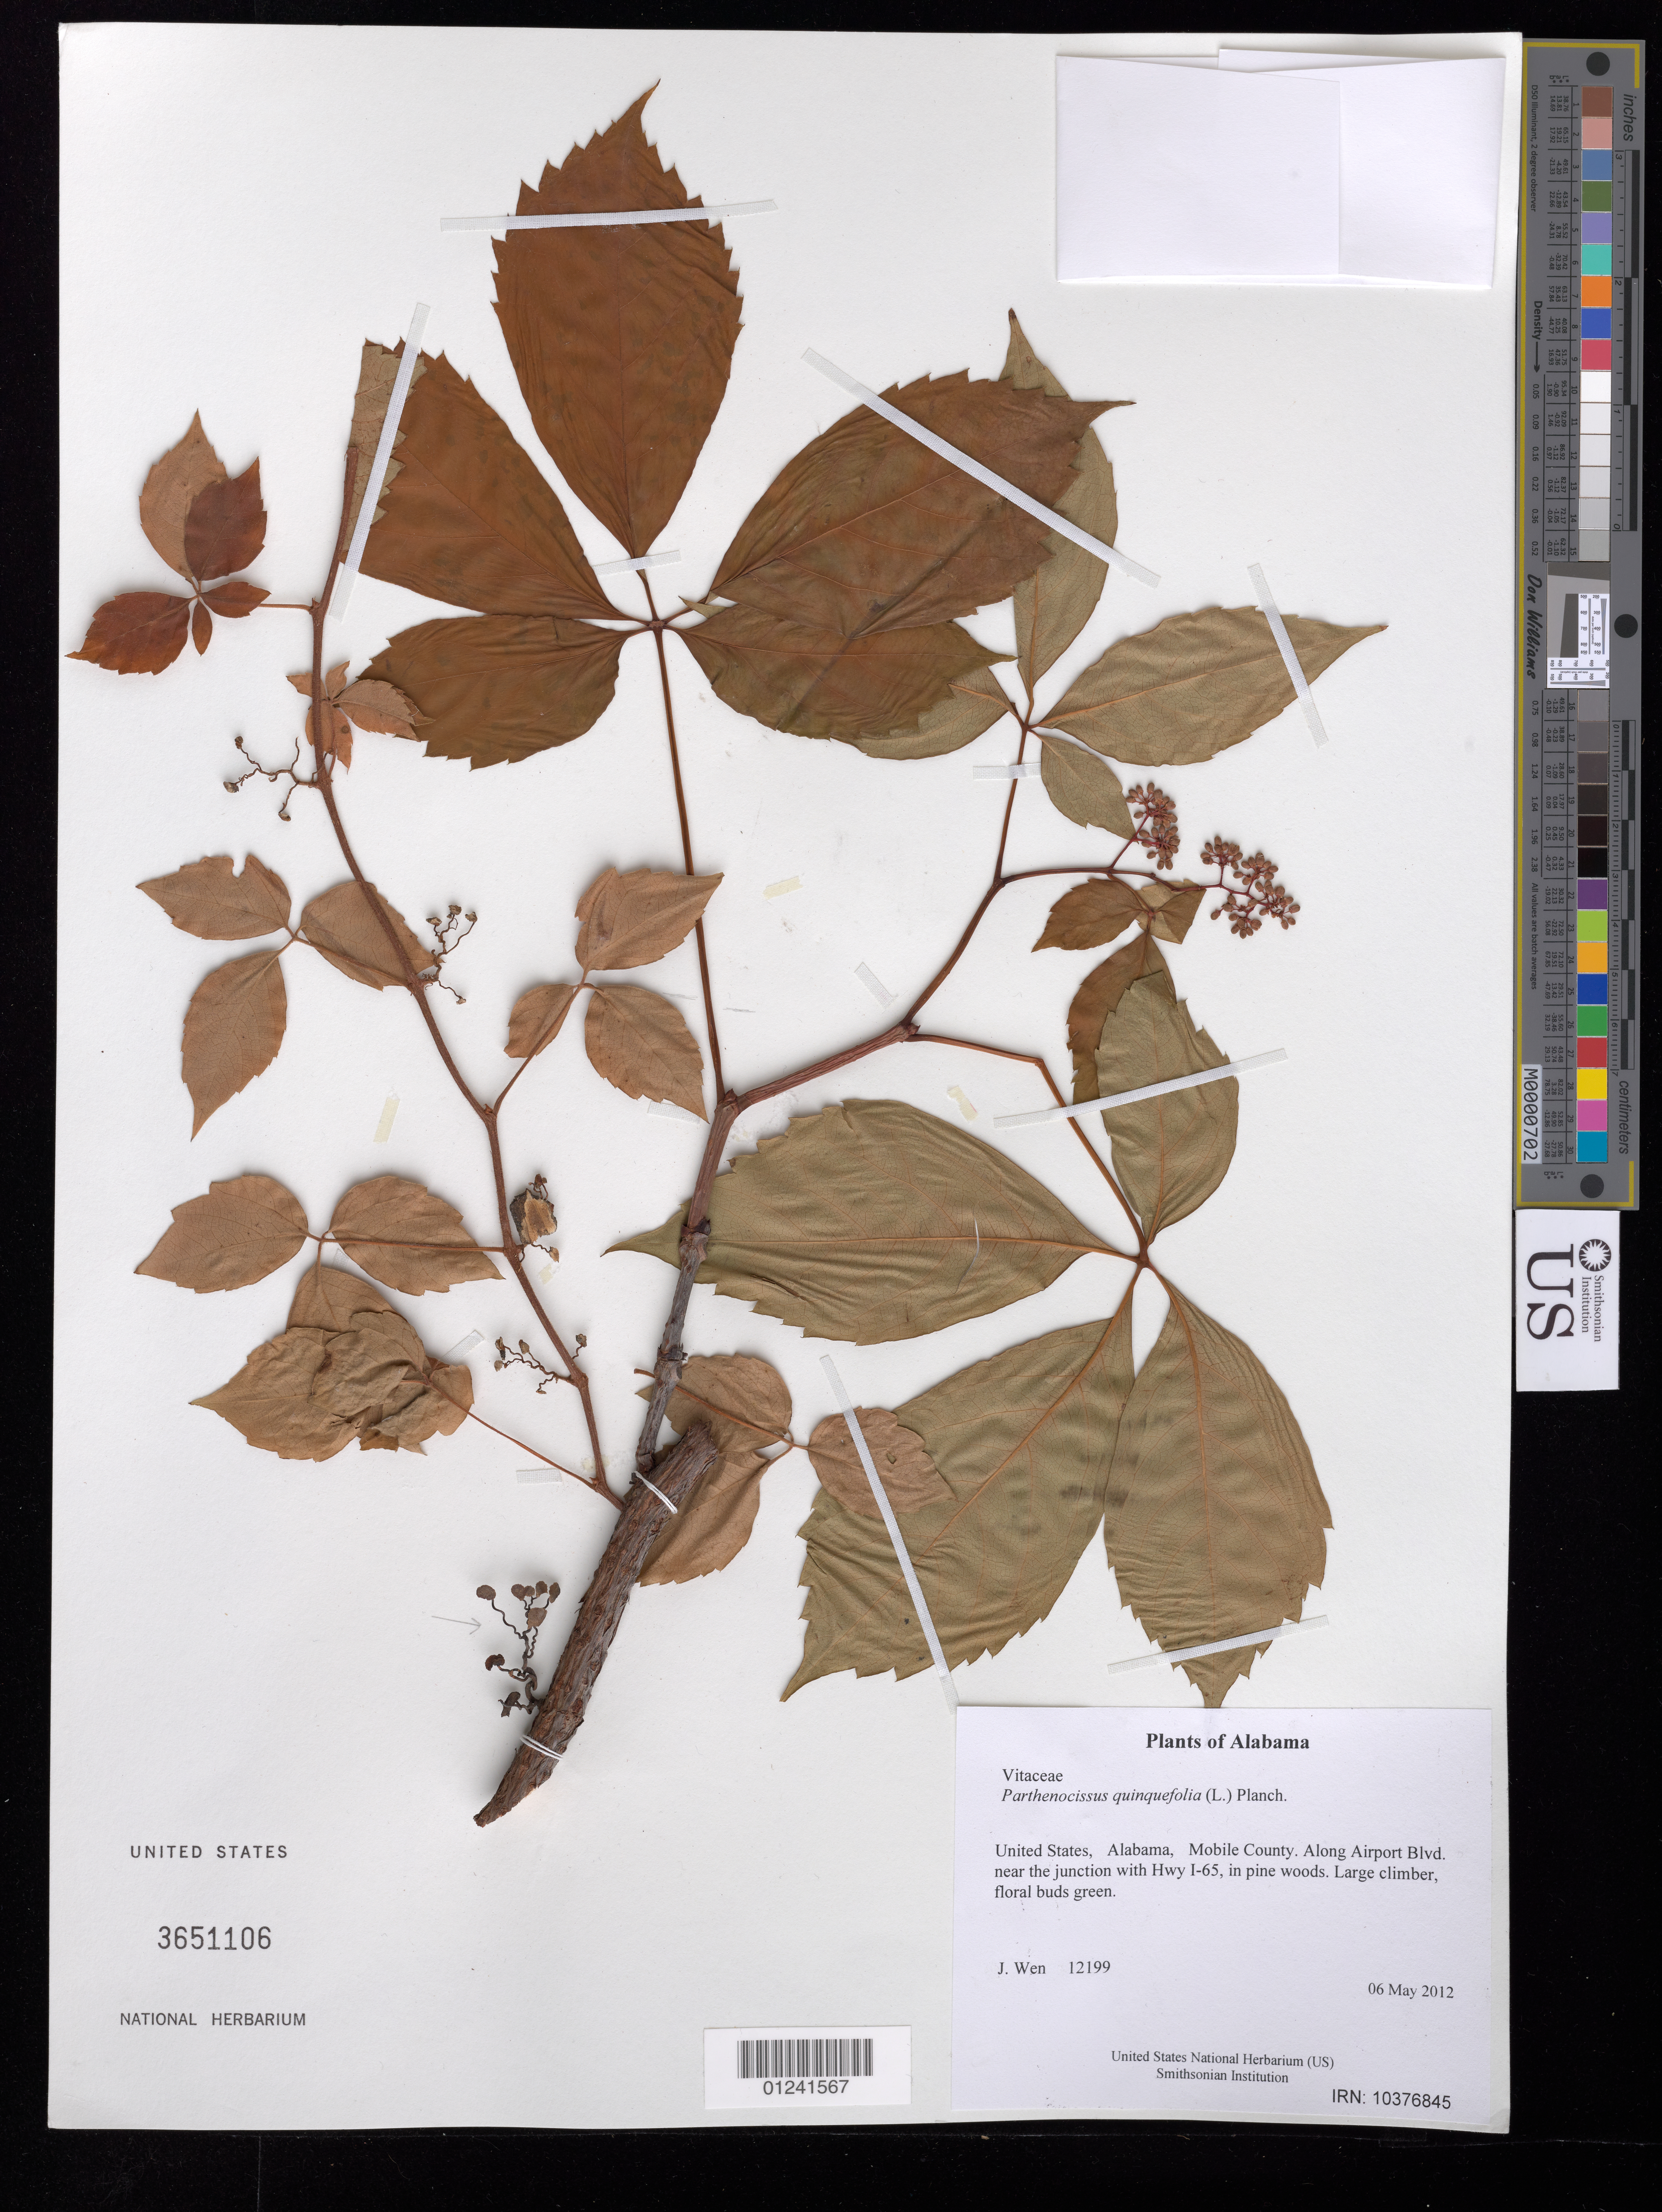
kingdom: Plantae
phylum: Tracheophyta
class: Magnoliopsida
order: Vitales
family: Vitaceae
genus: Parthenocissus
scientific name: Parthenocissus quinquefolia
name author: (L.) Planch.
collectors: J. Wen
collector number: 12199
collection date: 2012-05-06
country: United States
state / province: Alabama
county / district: Mobile County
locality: Along Airport Blvd. near the junction with Hwy I-65, in pine woods.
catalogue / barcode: US 3651106